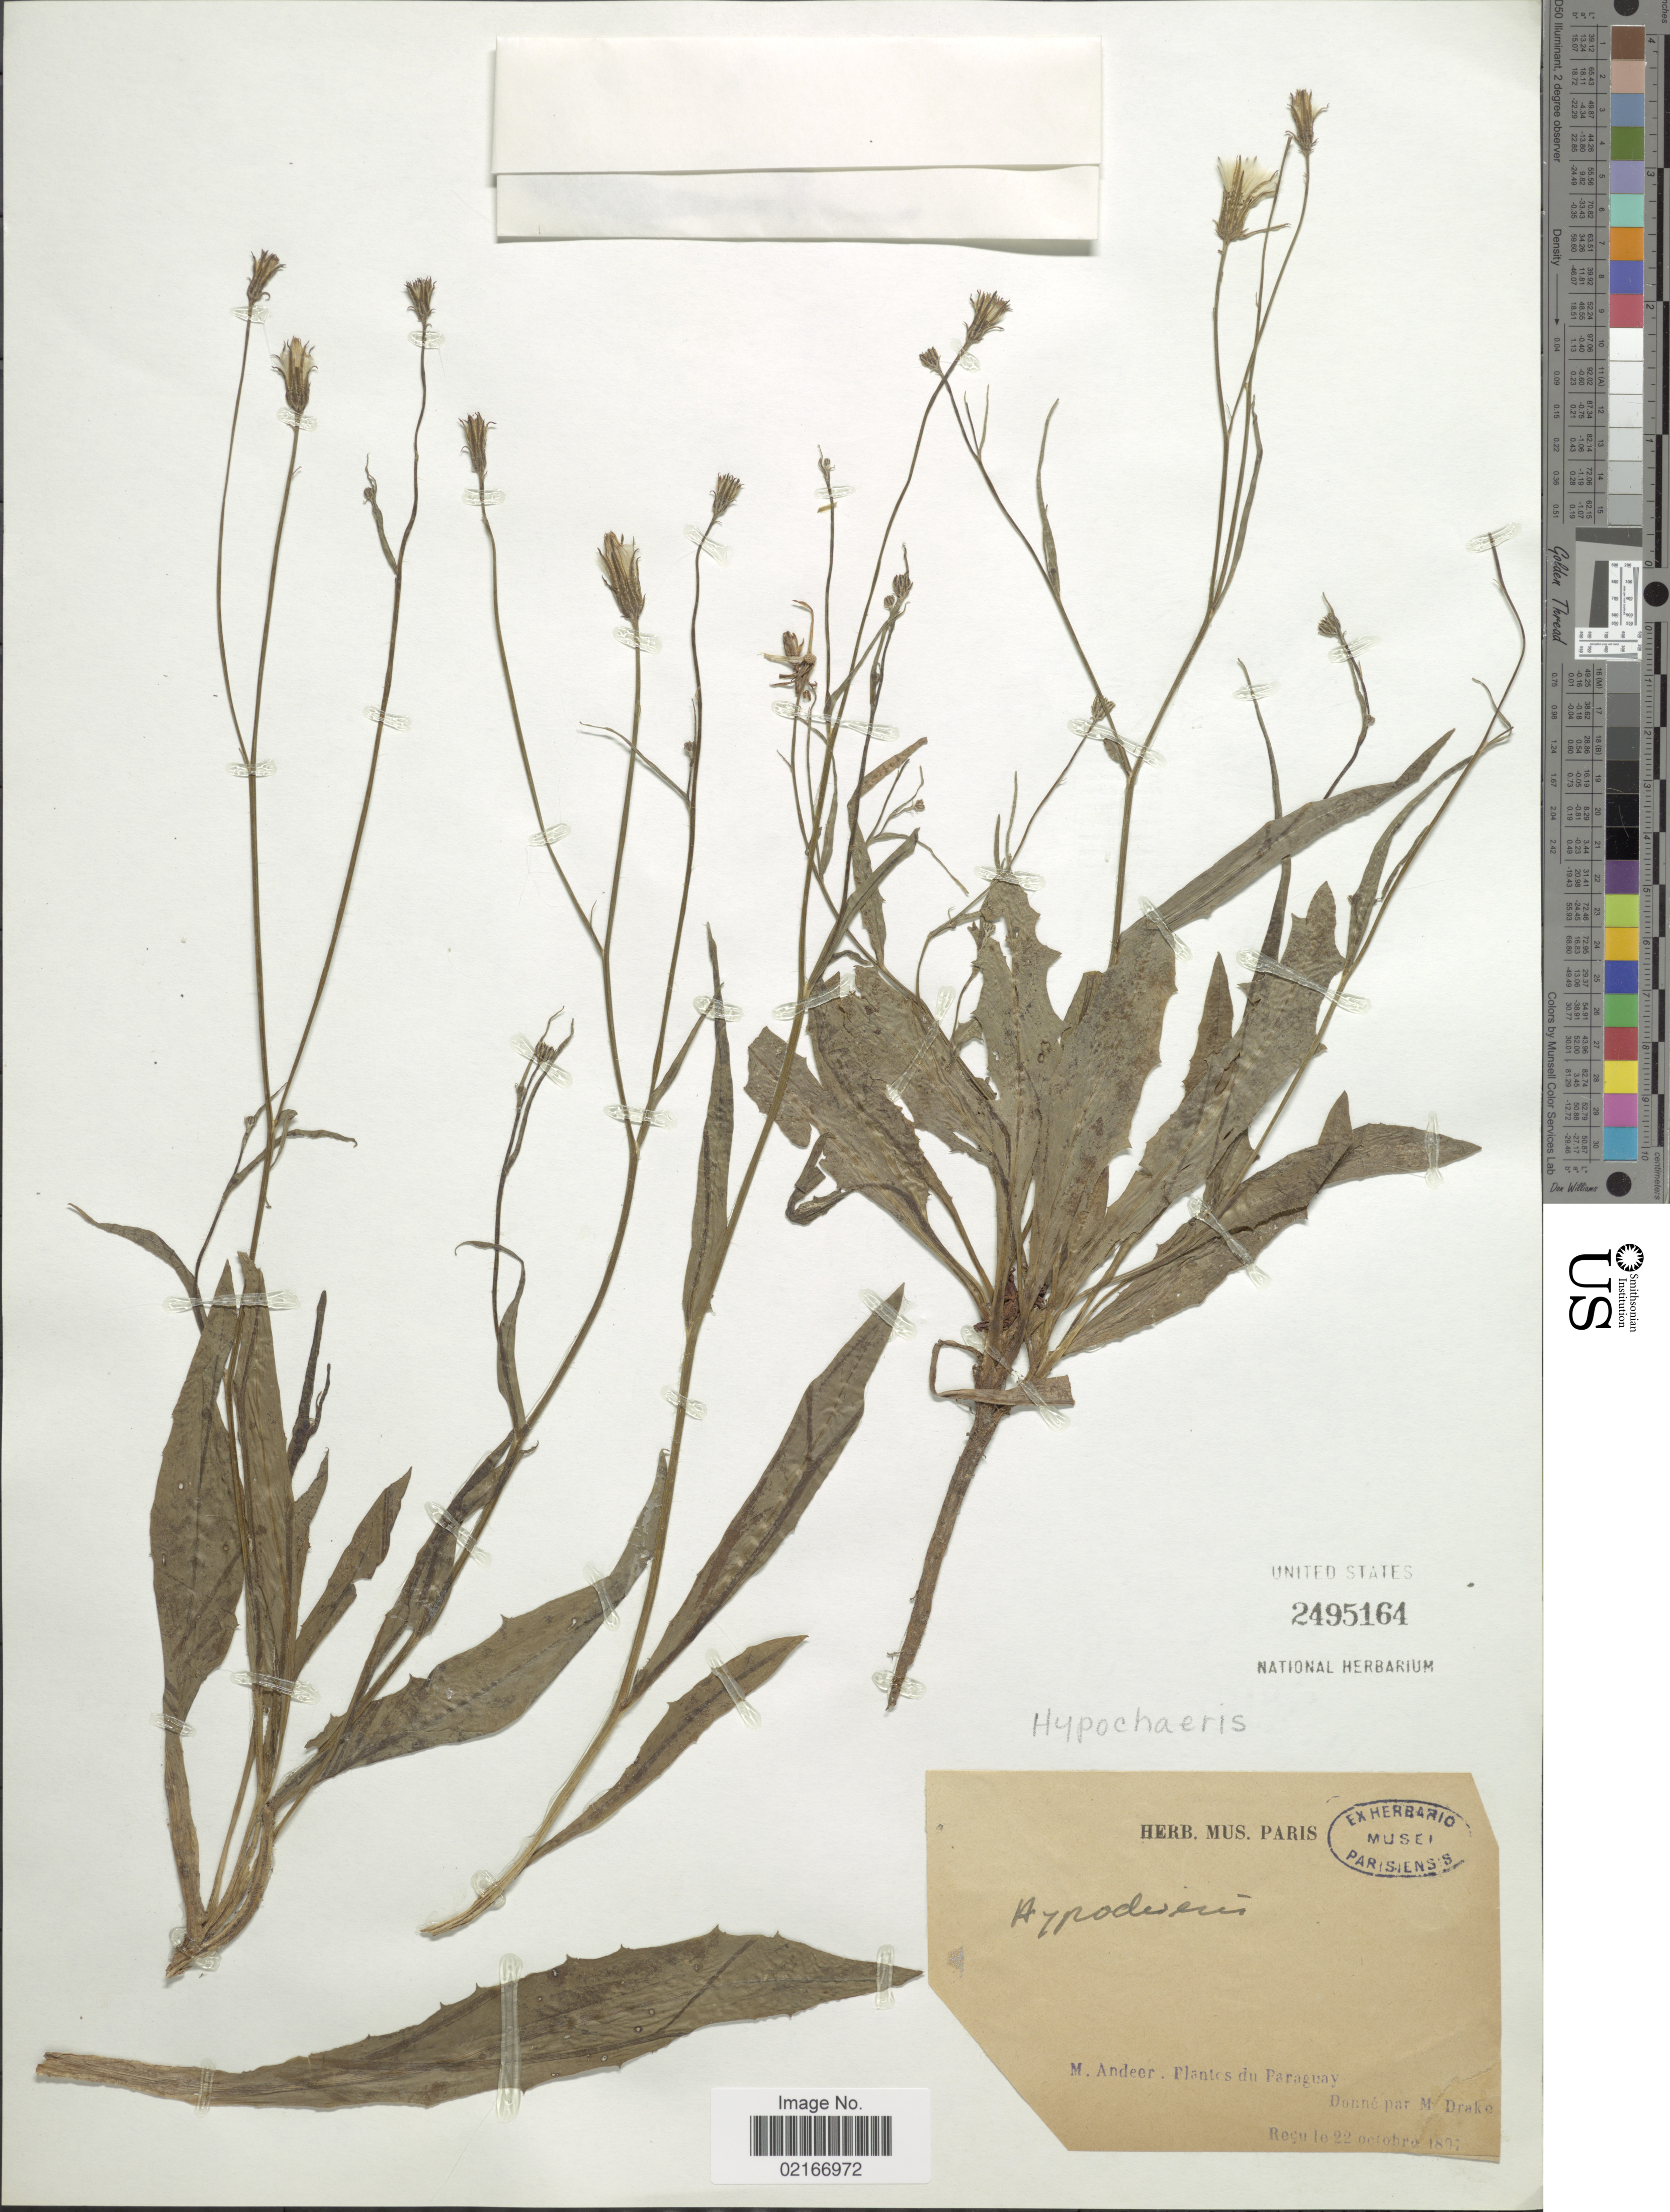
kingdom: Plantae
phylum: Tracheophyta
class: Magnoliopsida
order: Asterales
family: Asteraceae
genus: Hypochaeris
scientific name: Hypochaeris albiflora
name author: (Kuntze) Azevêdo-Gonç. & Matzenb.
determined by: Mailhos, Ary, (MVFA), Universidad de la Republica (URUGUAY)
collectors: Andeer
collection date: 1897-10-22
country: Paraguay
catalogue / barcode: US 2495164